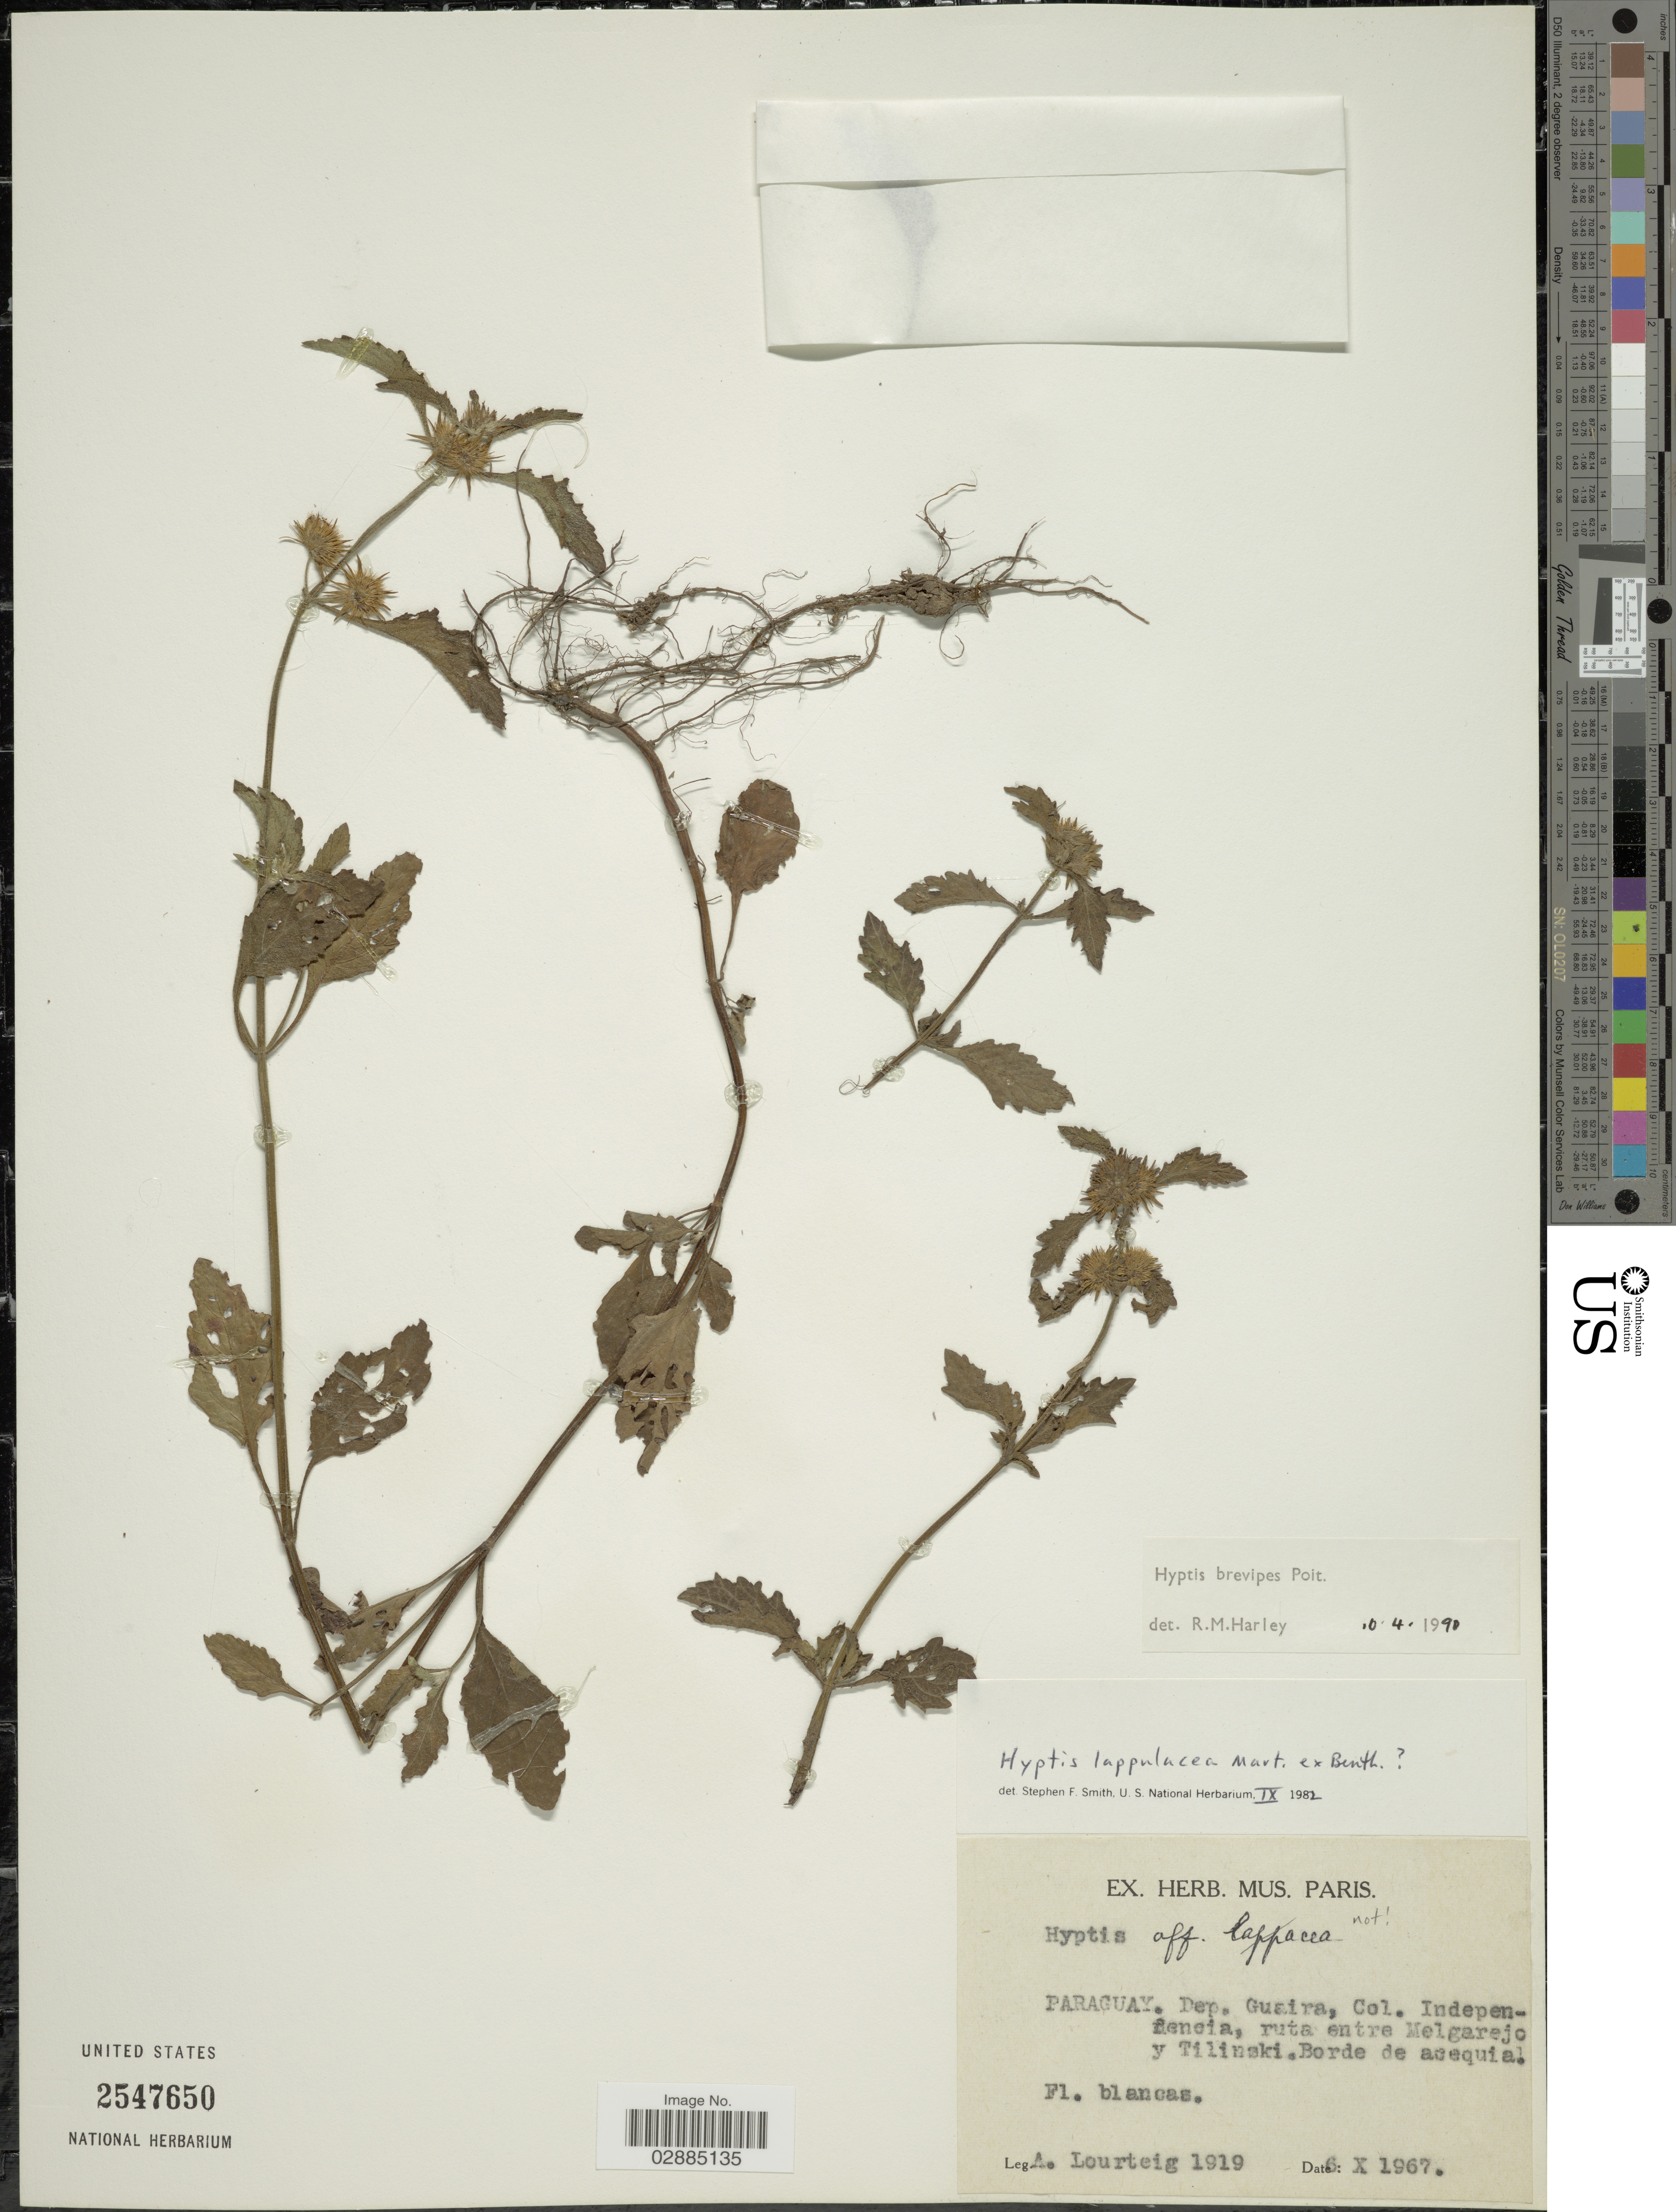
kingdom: Plantae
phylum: Tracheophyta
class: Magnoliopsida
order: Lamiales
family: Lamiaceae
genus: Hyptis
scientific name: Hyptis brevipes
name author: Poit.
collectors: A. Lourteig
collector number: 1919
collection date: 1967-10-06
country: Paraguay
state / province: Guaira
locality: Dep. Guaira, Col. Independeneia, ruta entre Melgarejo y Tilinaki, Borde de acequia.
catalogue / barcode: US 2547650